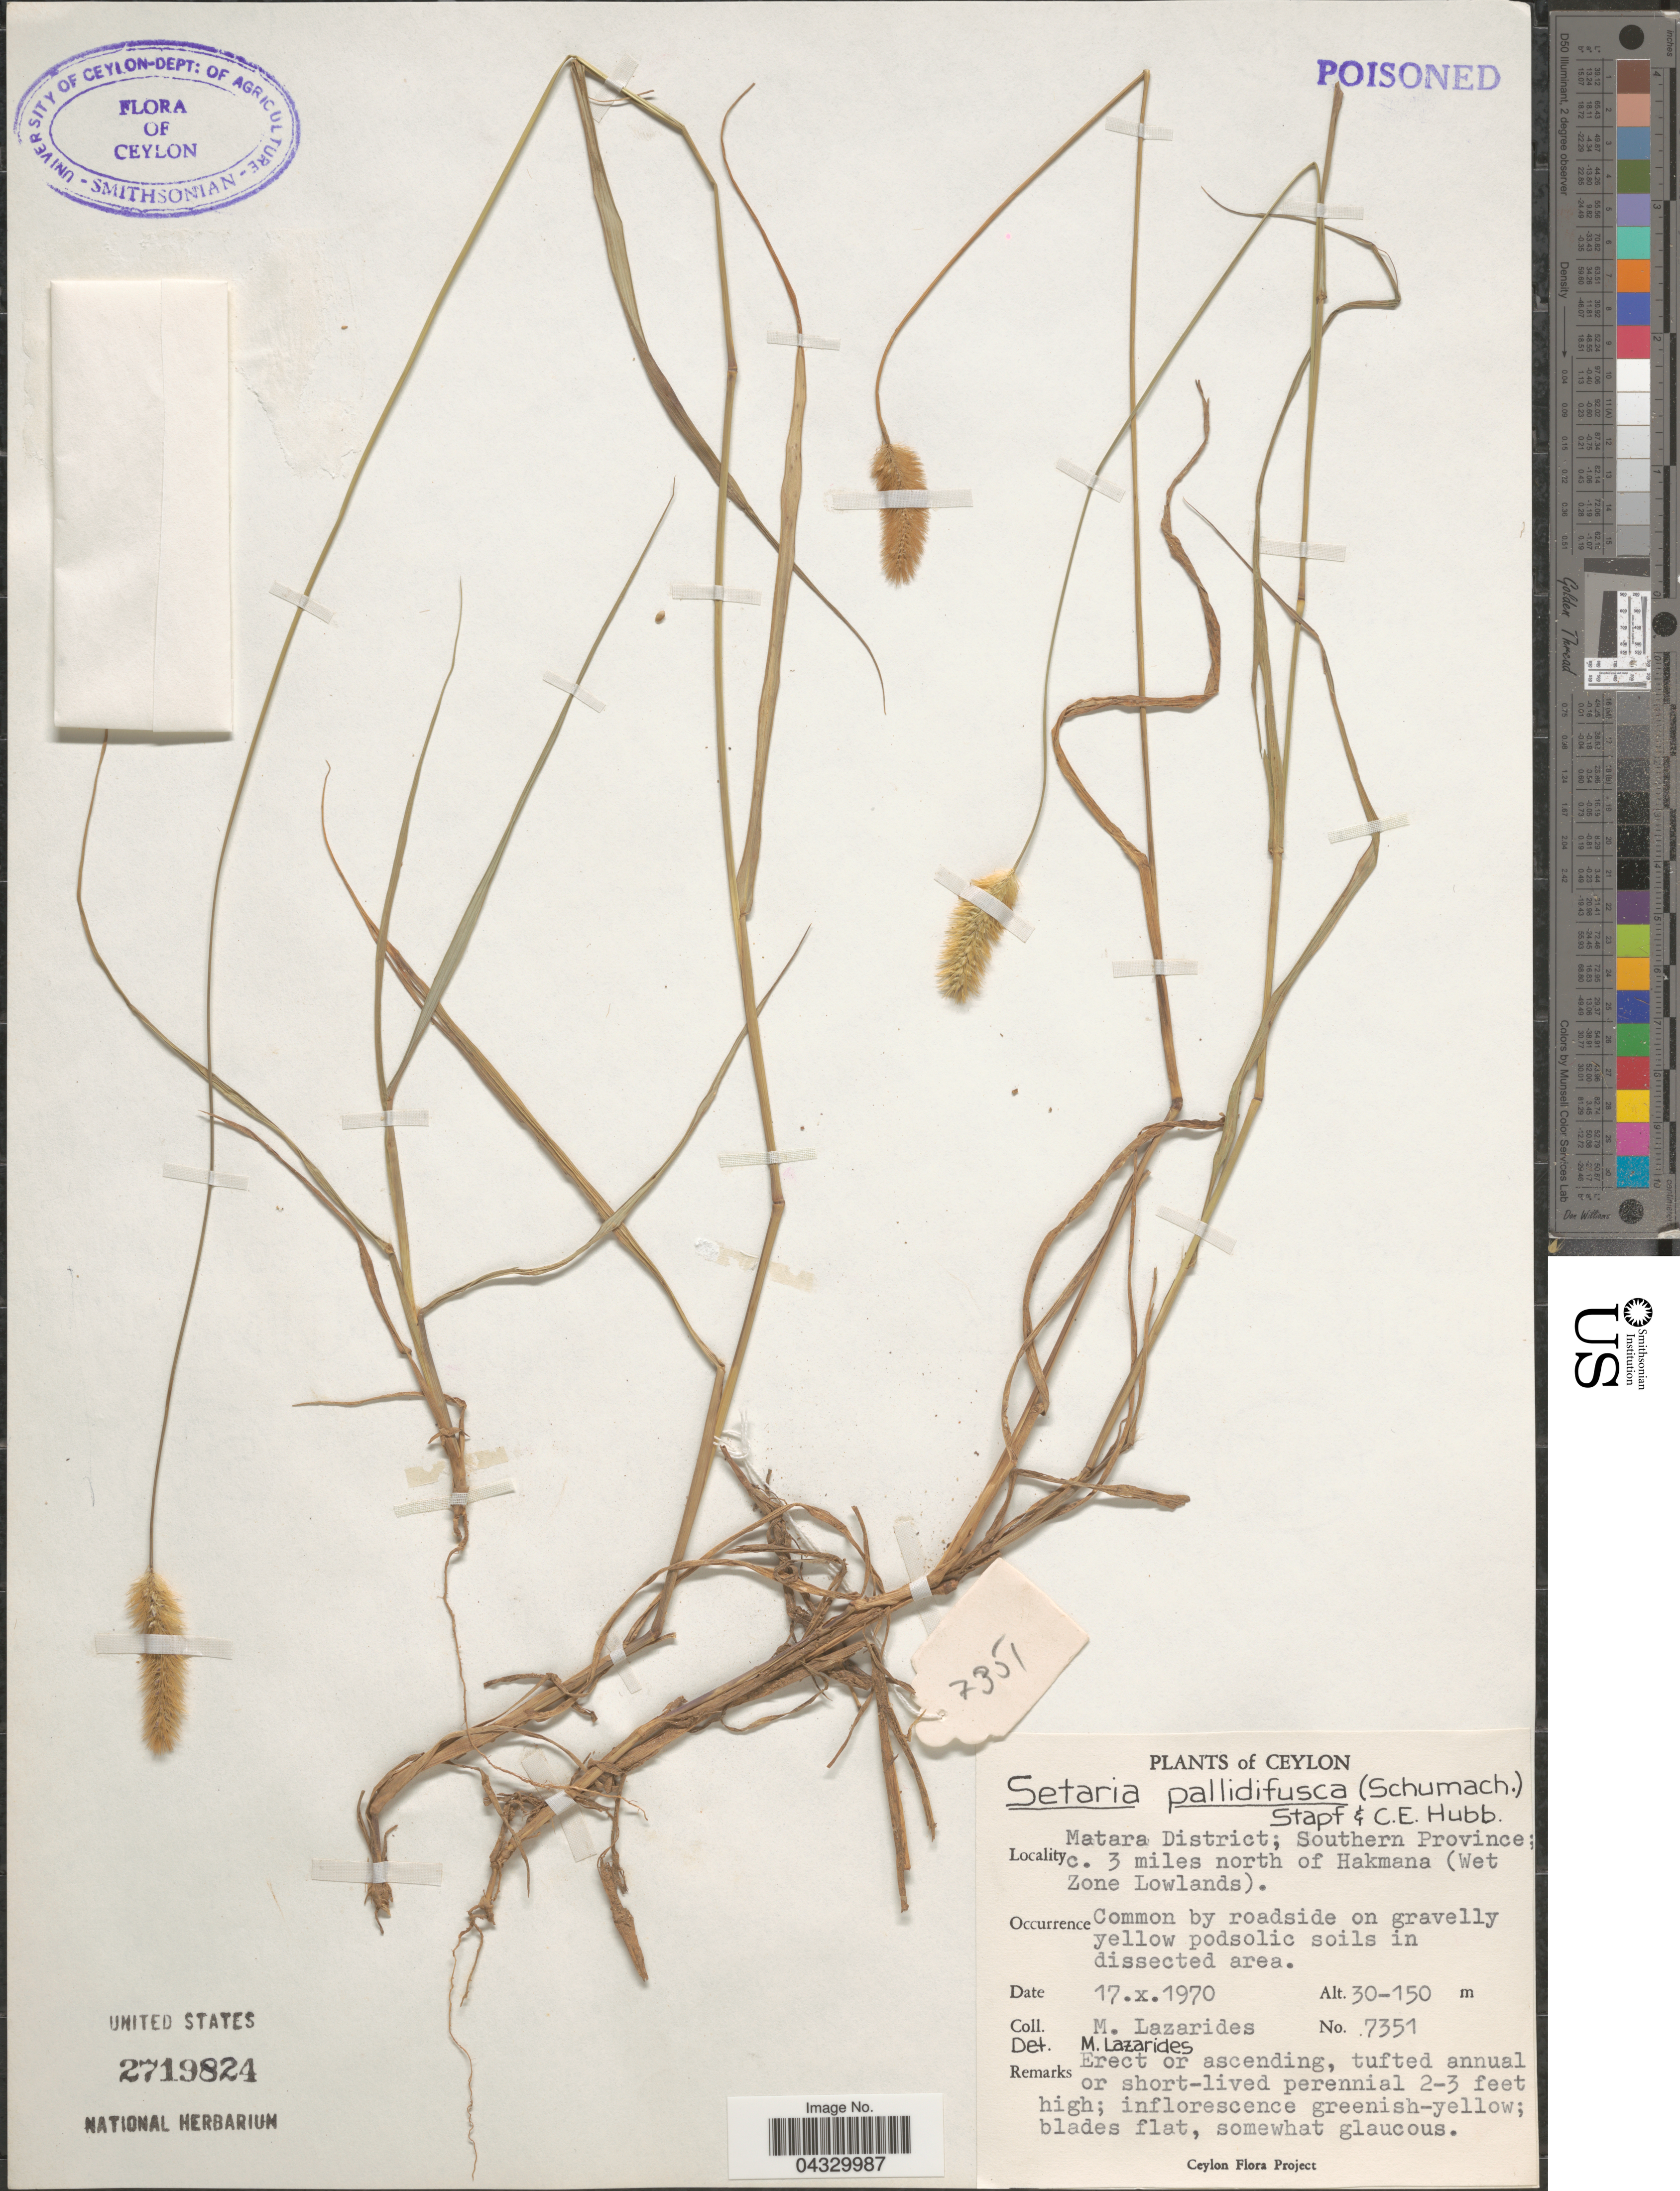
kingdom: Plantae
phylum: Tracheophyta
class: Liliopsida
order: Poales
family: Poaceae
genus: Setaria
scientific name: Setaria pallide-fusca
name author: (Schumach.) Stapf & C.E. Hubb.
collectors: M. Lazarides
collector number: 7351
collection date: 1970-10-17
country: Sri Lanka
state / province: Southern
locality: Ceylon. Matara District; c. 3 miles north of Hakmana (Wet Zone Lowlands).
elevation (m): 30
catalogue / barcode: US 2719824